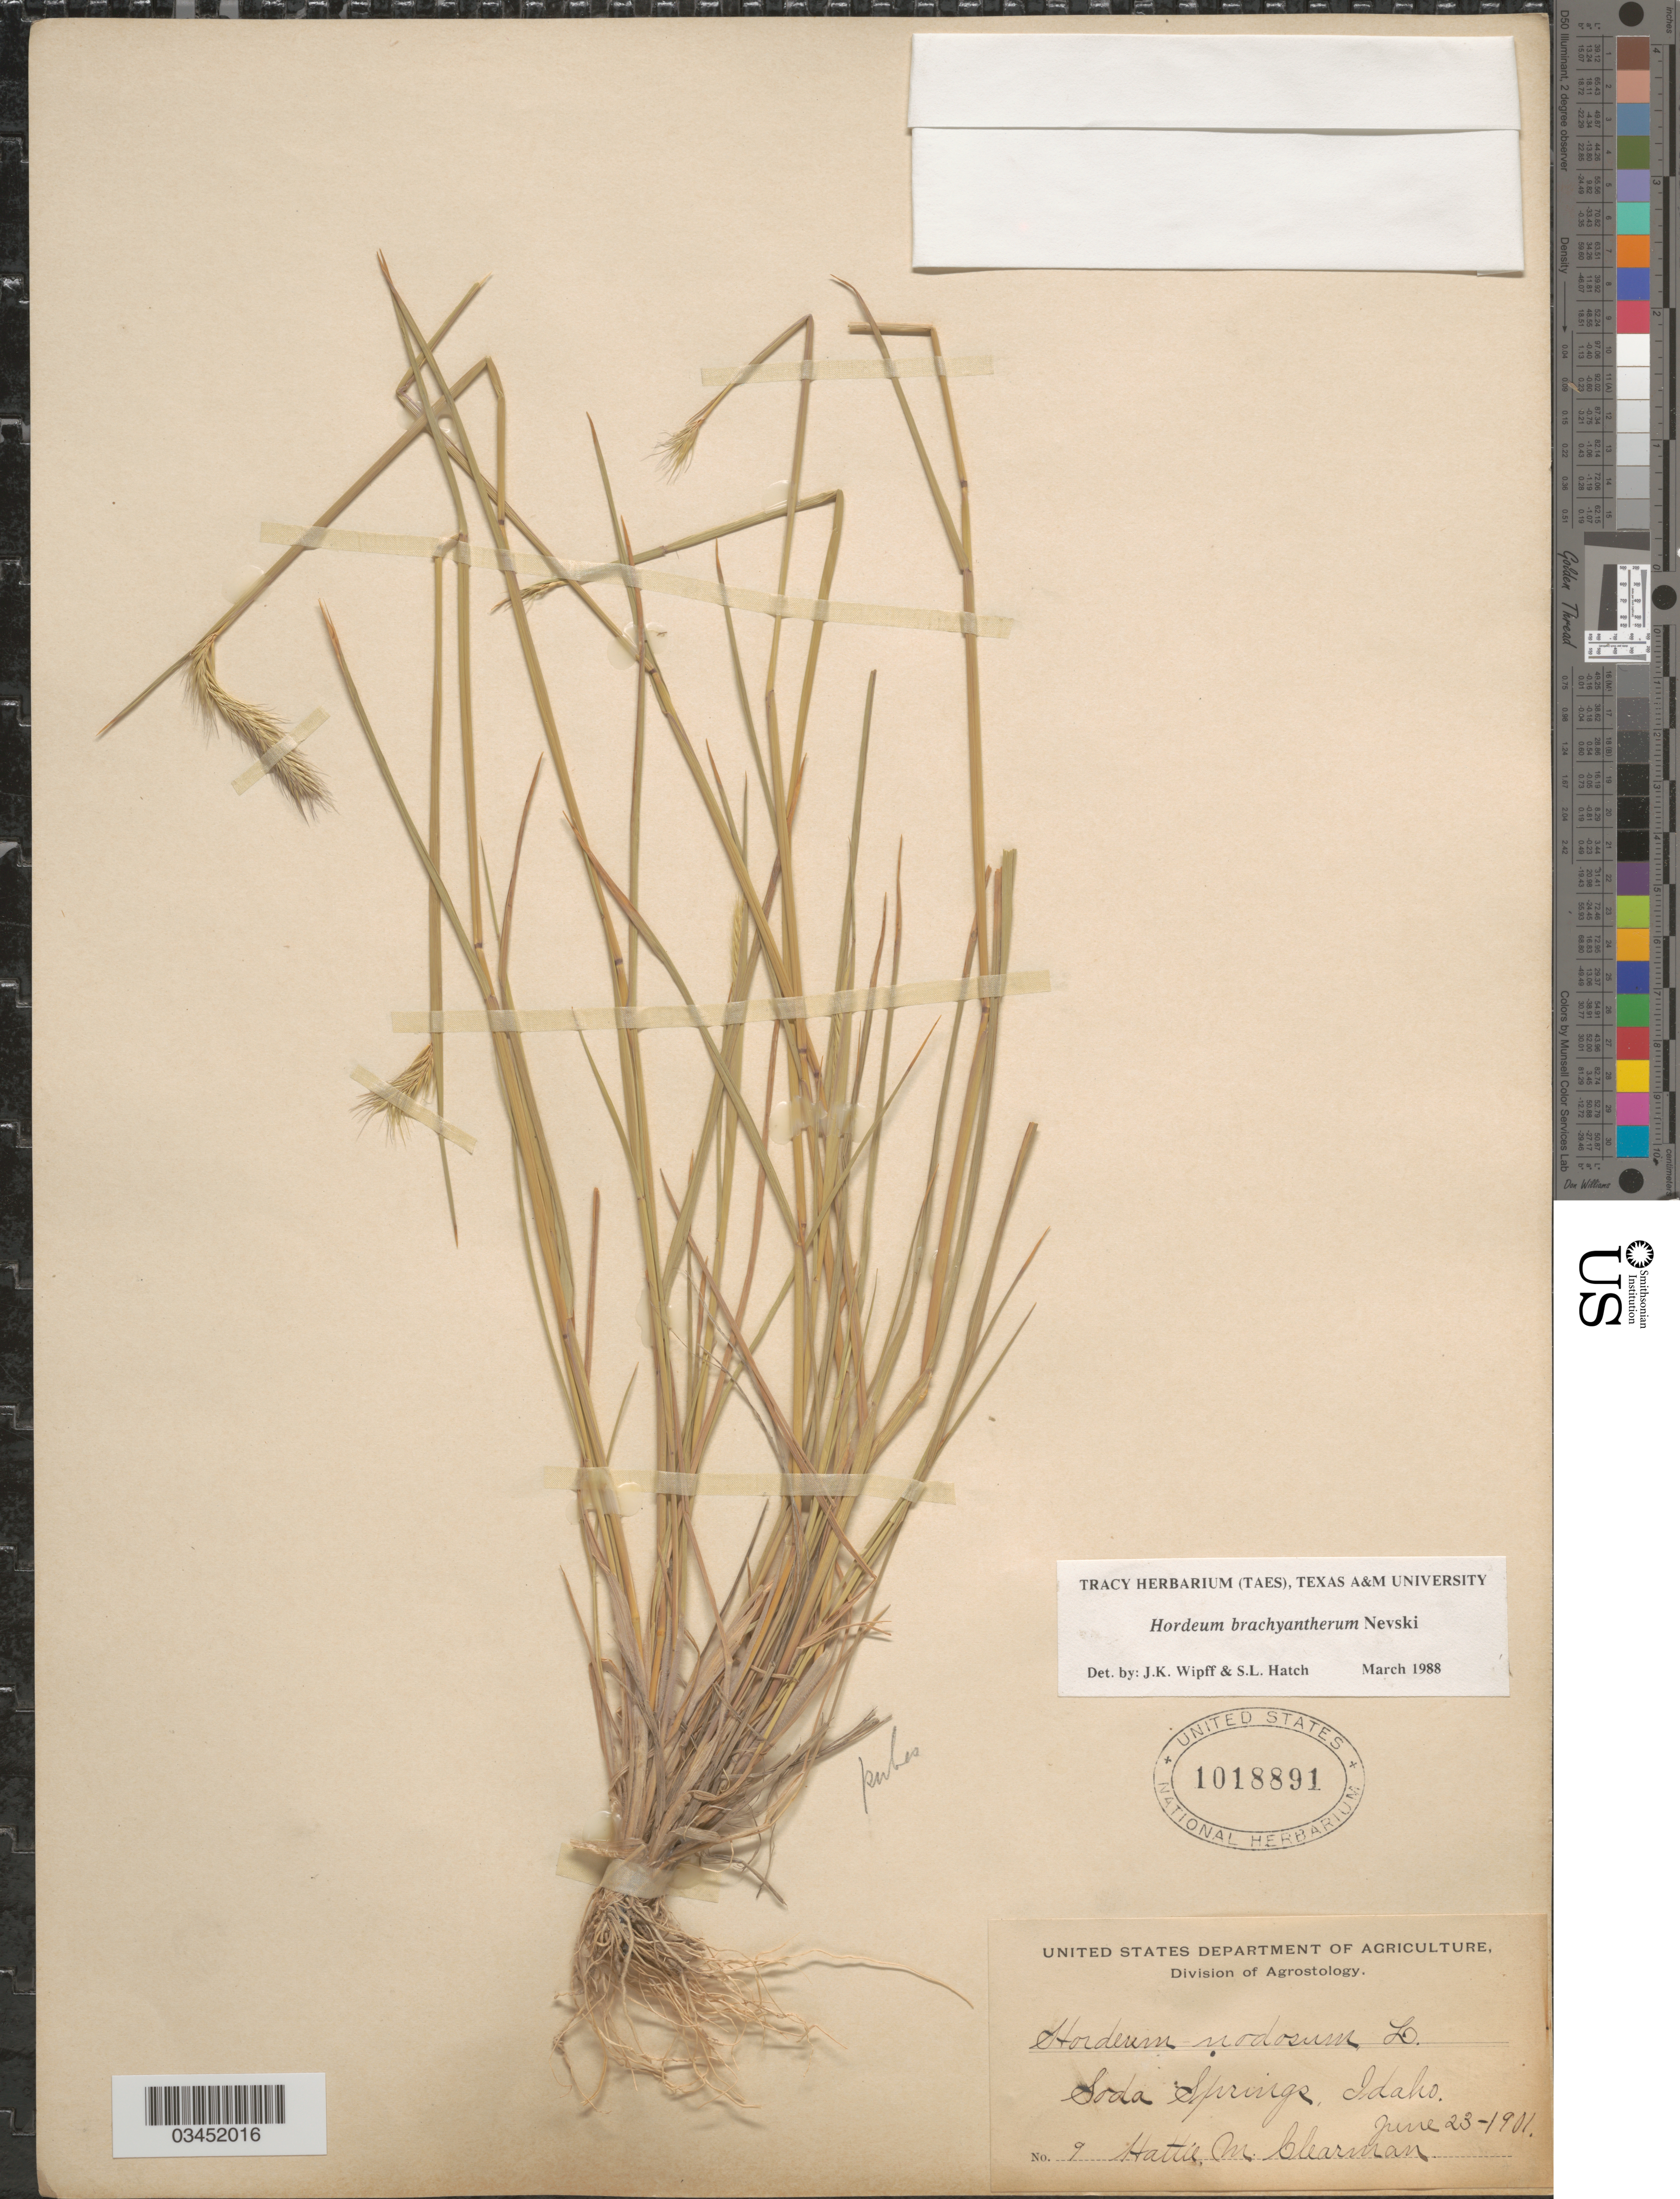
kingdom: Plantae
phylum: Tracheophyta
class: Liliopsida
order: Poales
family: Poaceae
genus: Hordeum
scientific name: Hordeum brachyantherum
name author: Nevski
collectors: H. Clearman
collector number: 9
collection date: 1901-06-23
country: United States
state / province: Idaho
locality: Soda Springs.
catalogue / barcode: US 1018891